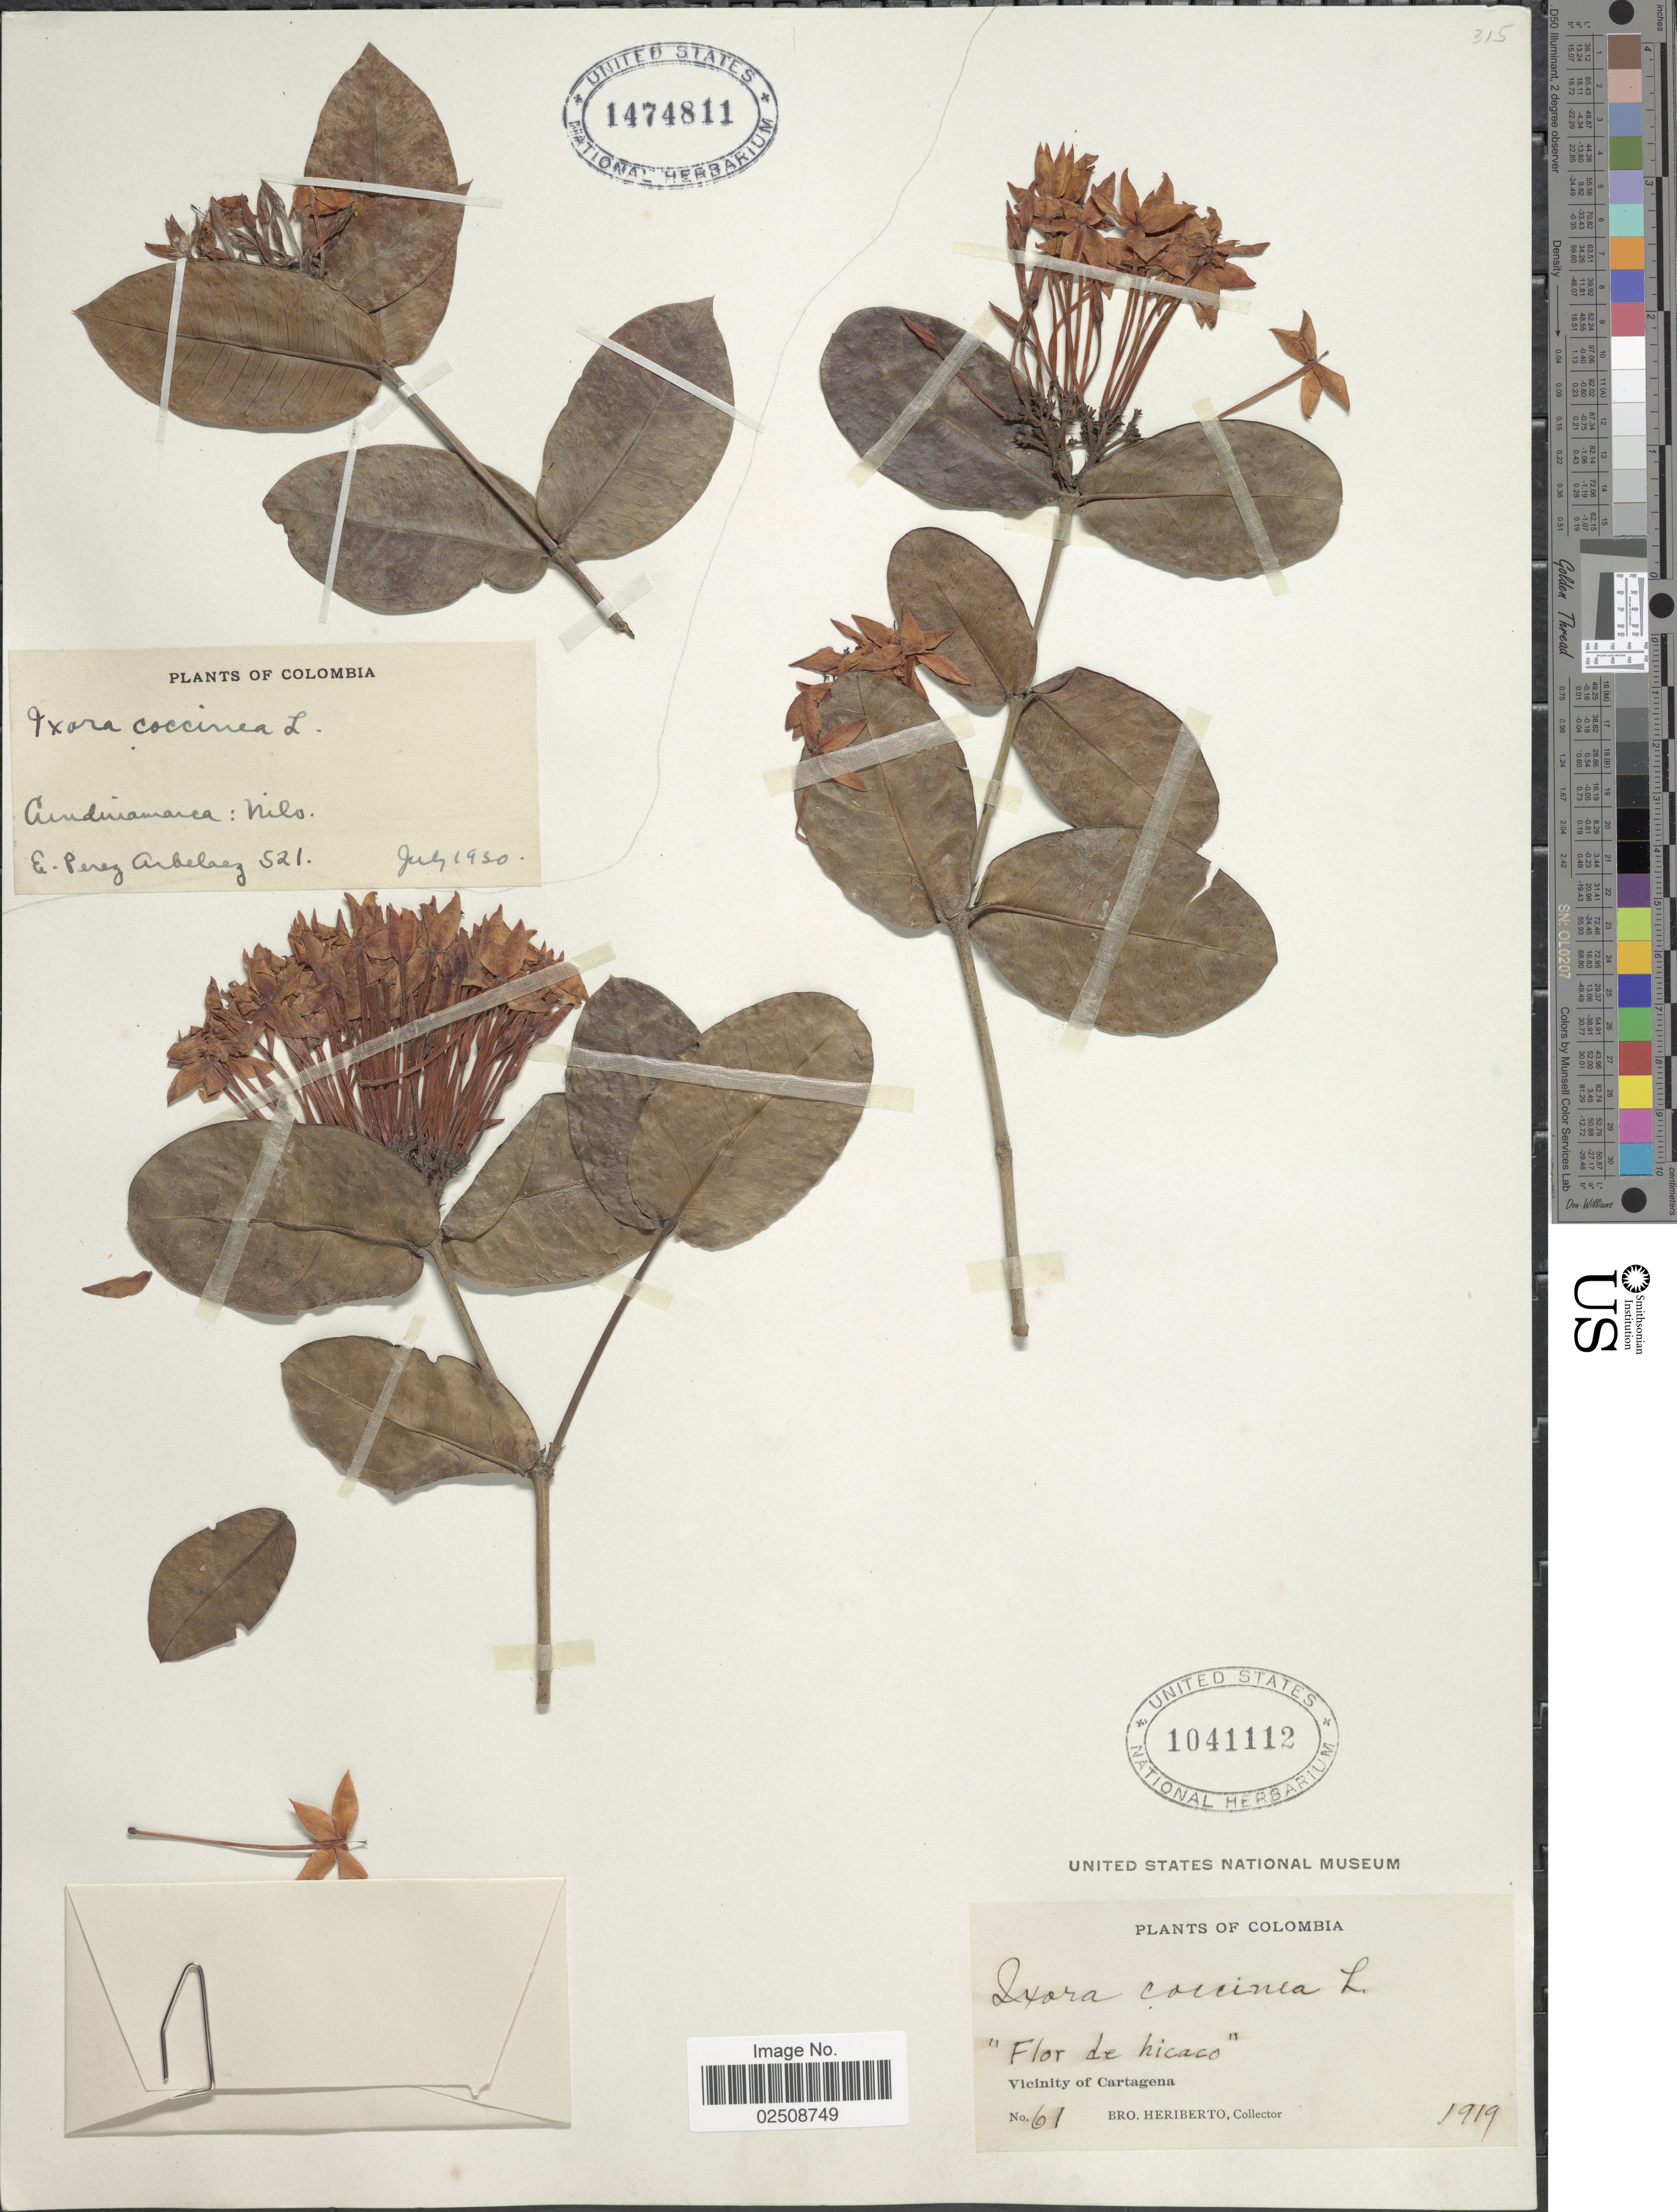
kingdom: Plantae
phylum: Tracheophyta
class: Magnoliopsida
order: Gentianales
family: Rubiaceae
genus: Ixora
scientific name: Ixora coccinea var. coccinea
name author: L.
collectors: B. Heriberto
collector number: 61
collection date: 1919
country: Colombia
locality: Vicinity of Cartagena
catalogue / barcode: US 1041112